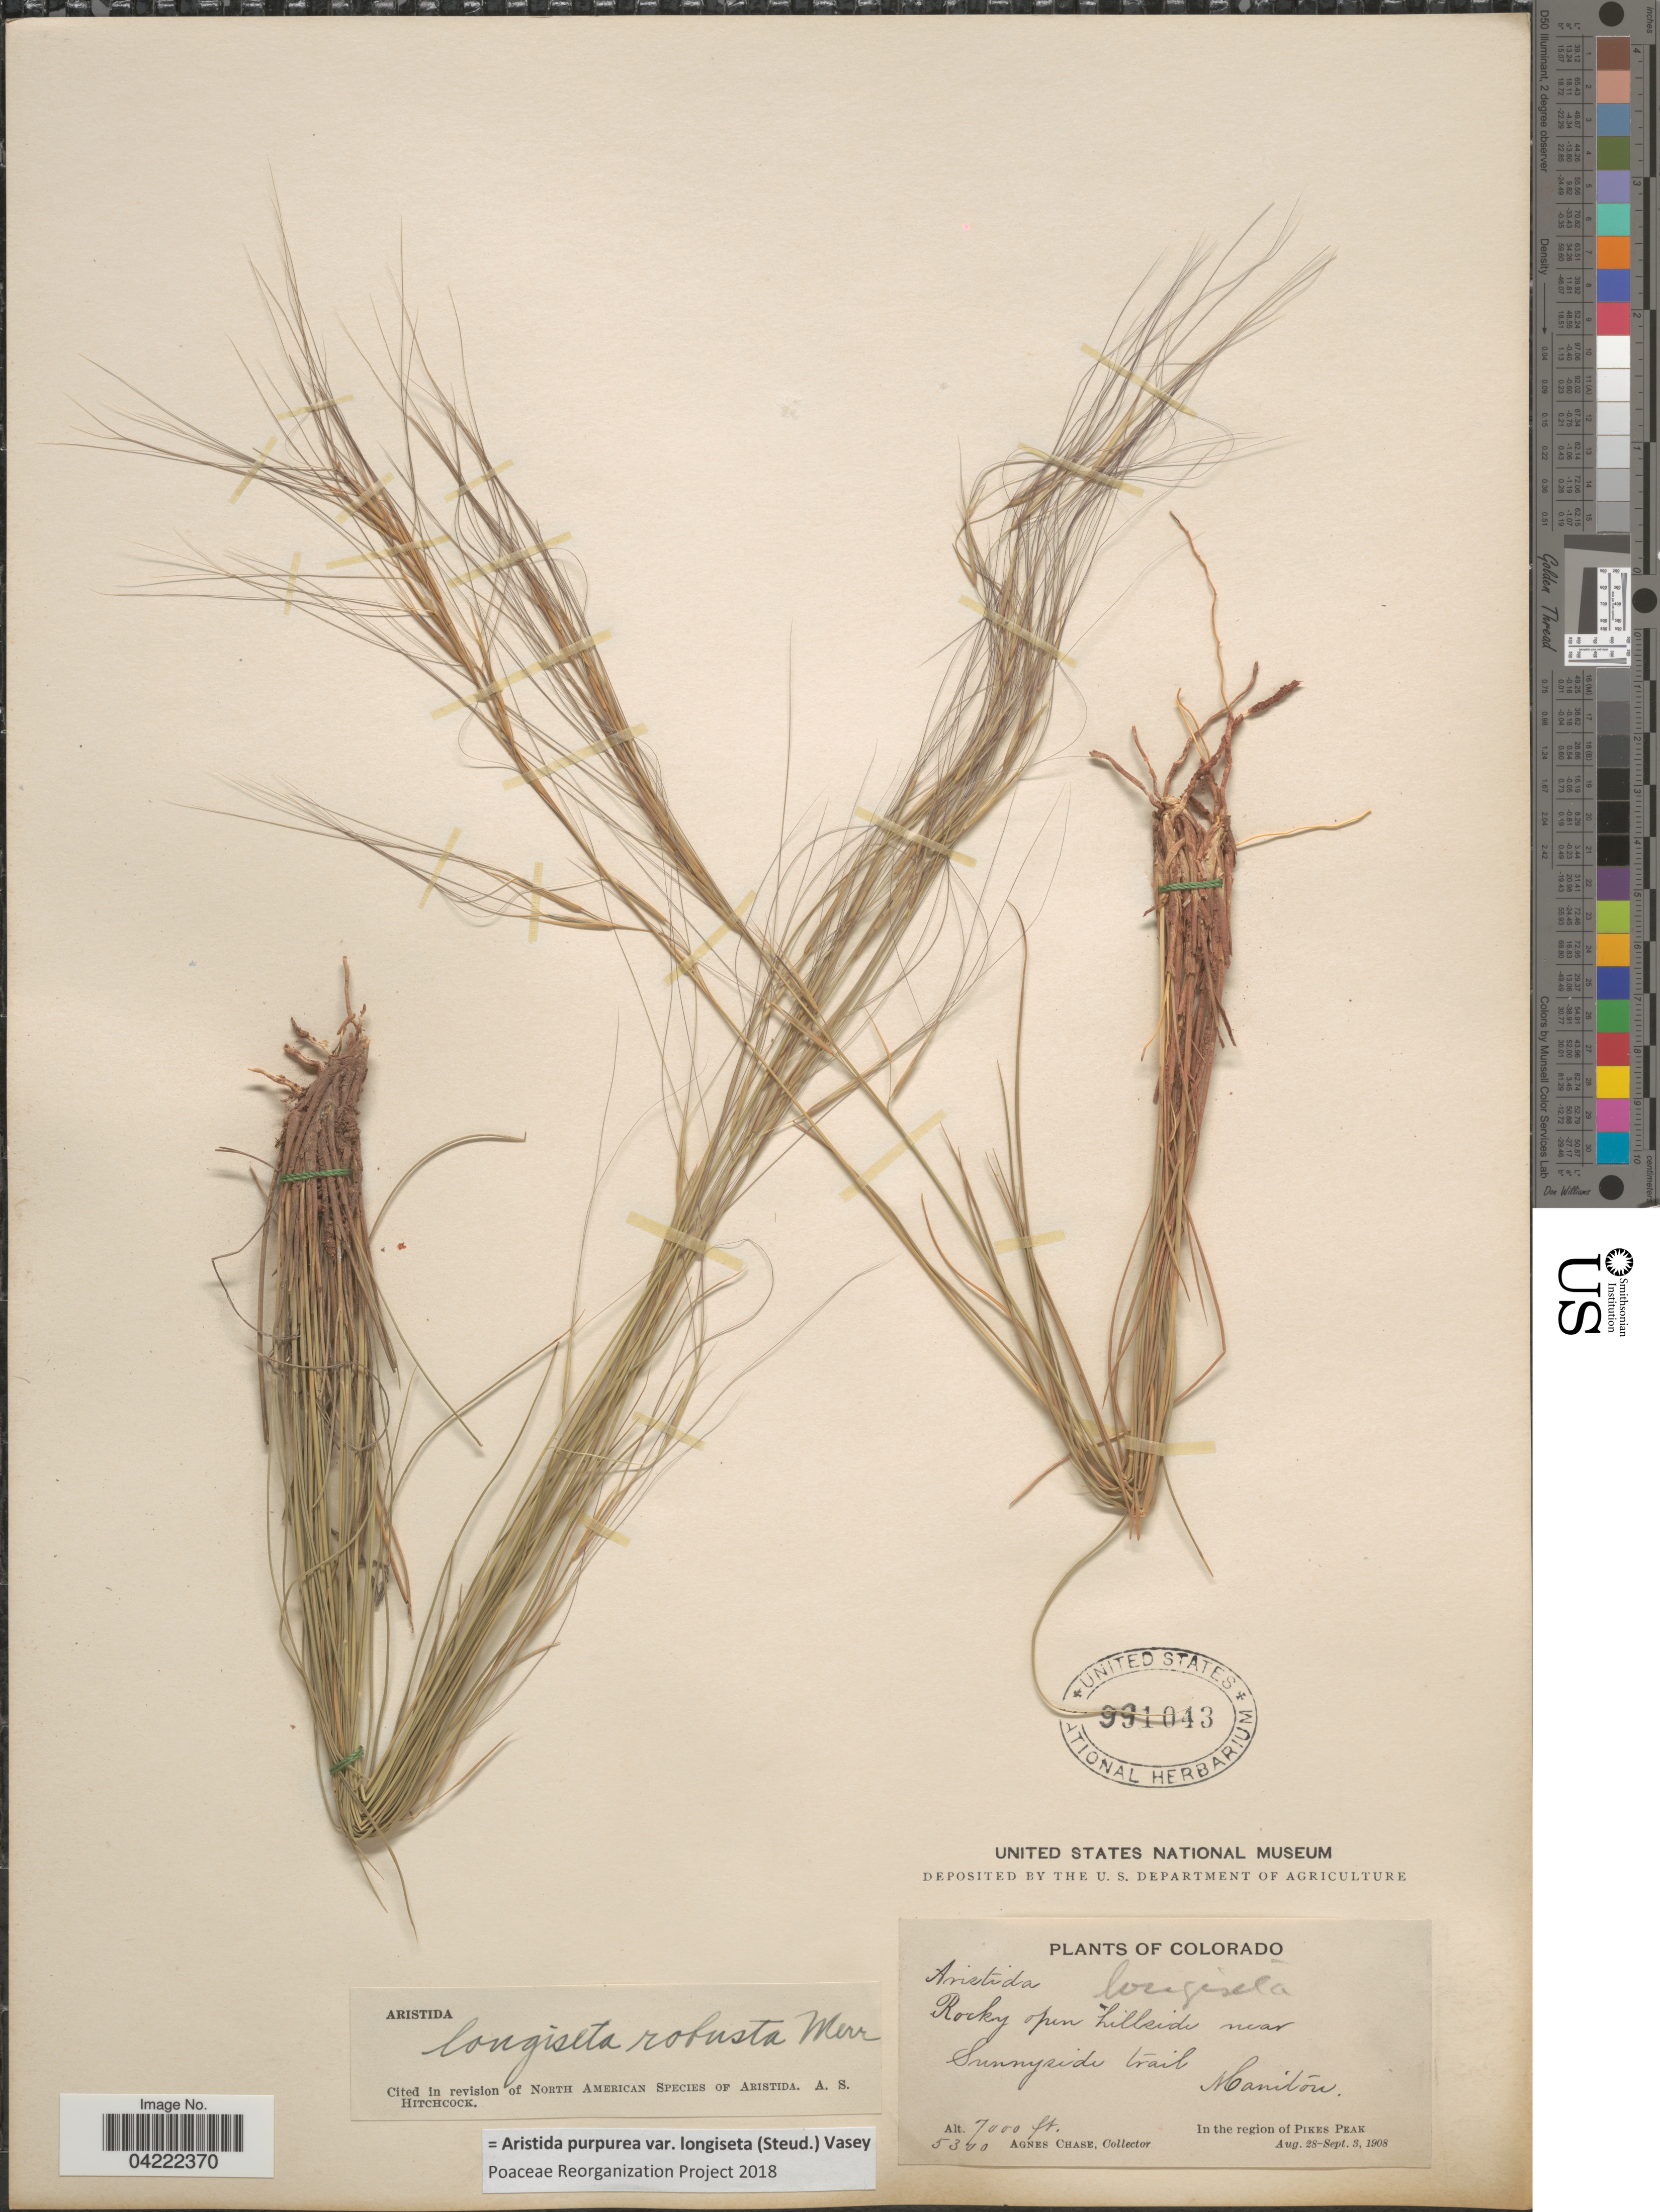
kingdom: Plantae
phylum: Tracheophyta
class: Liliopsida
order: Poales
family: Poaceae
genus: Aristida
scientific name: Aristida purpurea var. longiseta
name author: (Steud.) Vasey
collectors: A. Chase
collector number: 5300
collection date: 1908-08-28/1908-09-03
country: United States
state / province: Colorado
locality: Rocky open hillside near Sunnyside trail Manitou. In the region of Pikes Peak.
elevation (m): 2743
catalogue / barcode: US 991043